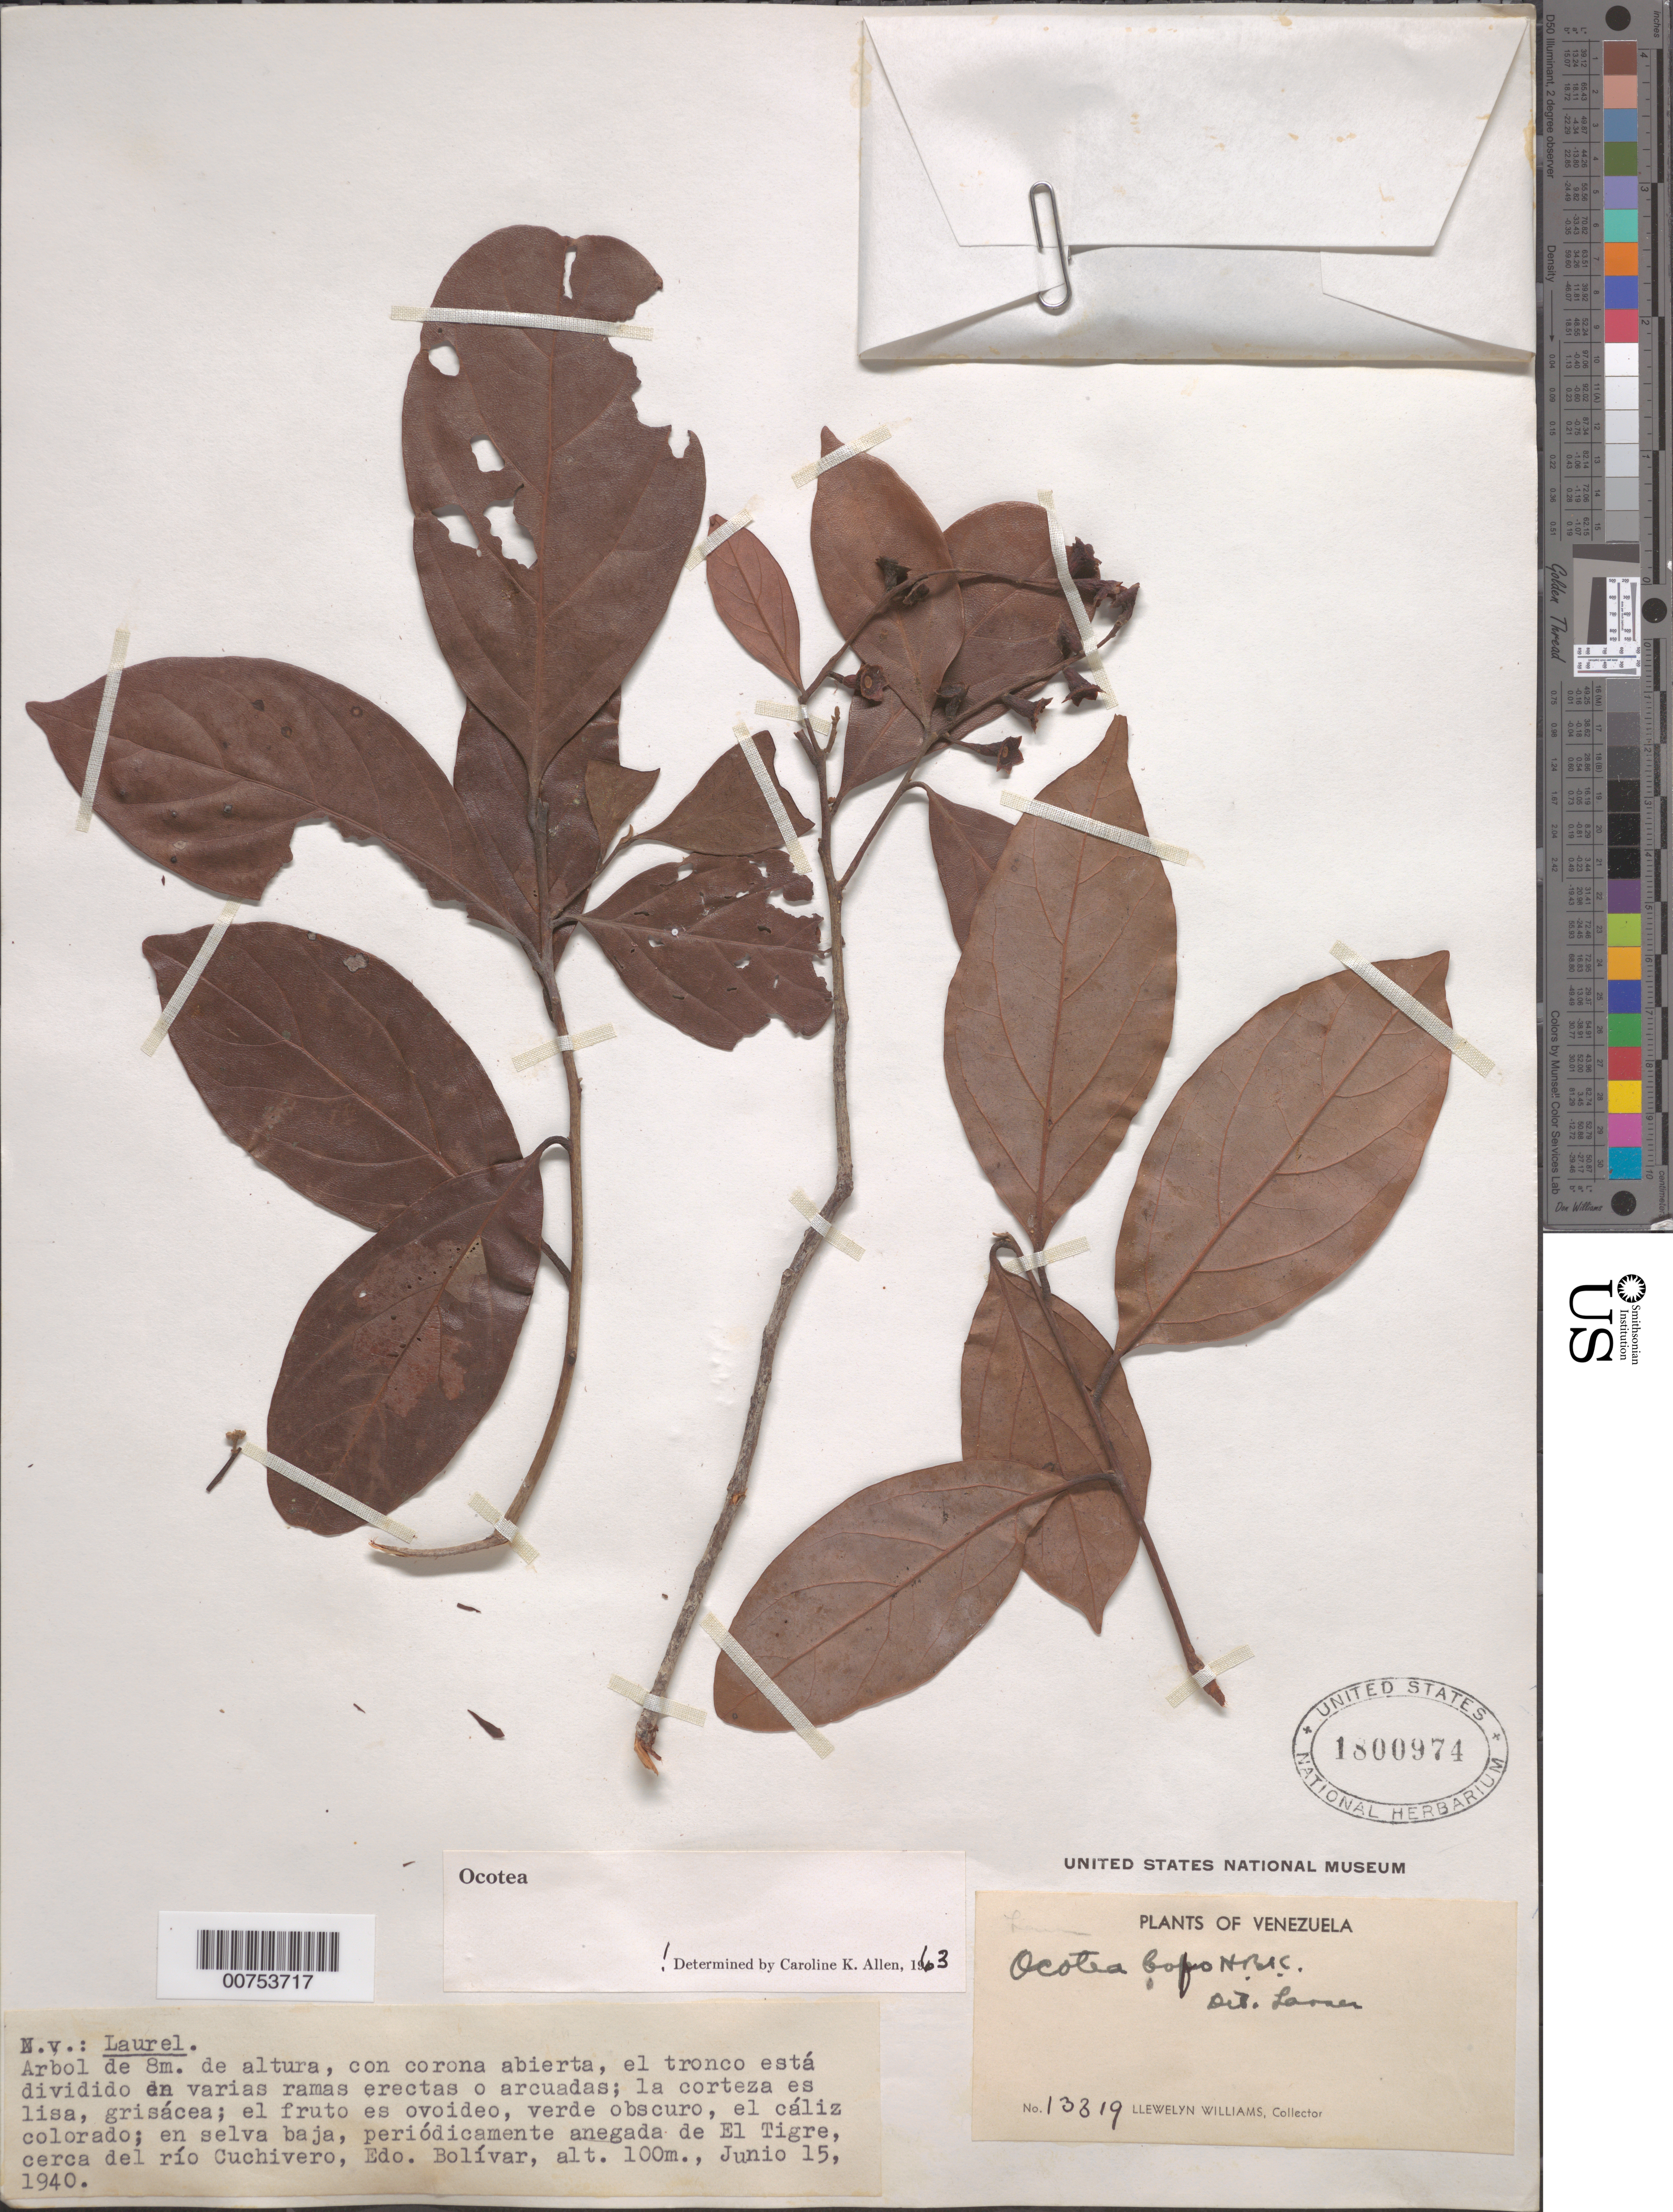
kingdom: Plantae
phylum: Tracheophyta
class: Magnoliopsida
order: Laurales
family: Lauraceae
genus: Ocotea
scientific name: Ocotea bofo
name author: Kunth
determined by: Allen, C. K.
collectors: Ll. Williams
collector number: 13319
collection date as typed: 15-Jun-40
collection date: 1940-06-15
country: Venezuela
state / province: Bolívar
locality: El Tigre, cerca de El Río Cuchivero; San Vicente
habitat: Periodically flooded forest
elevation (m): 95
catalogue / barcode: US 1800974